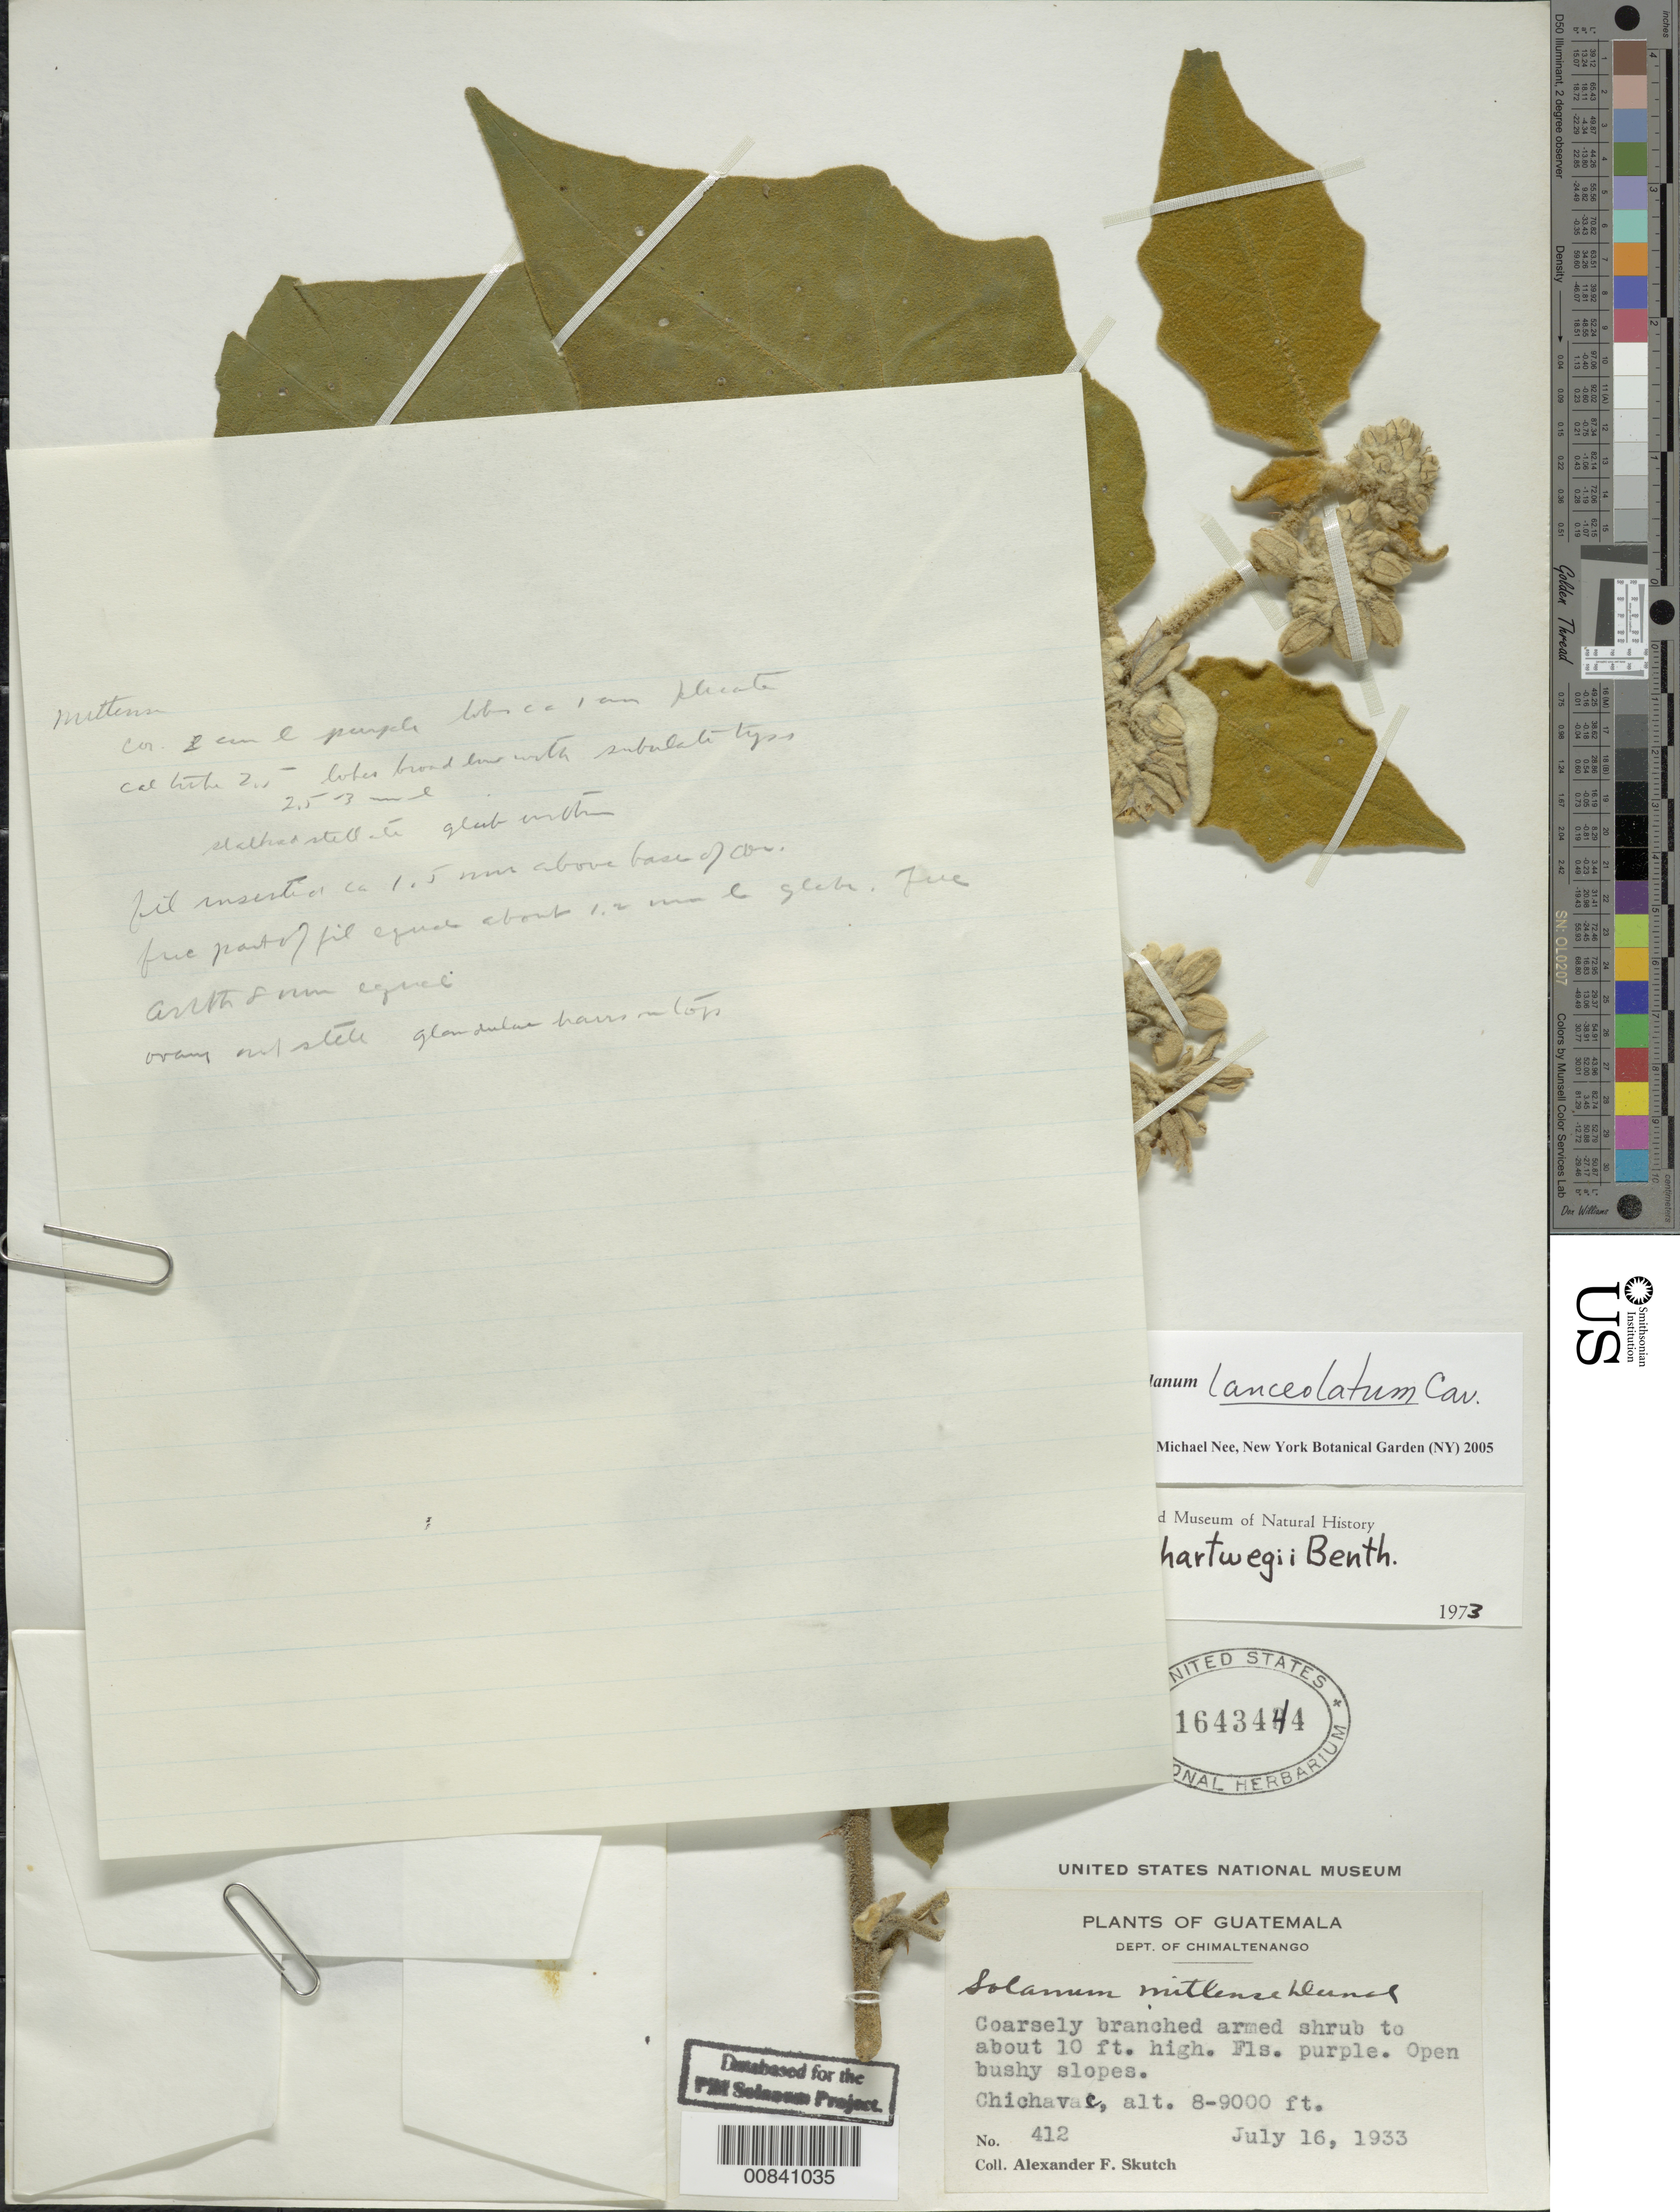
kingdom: Plantae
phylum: Tracheophyta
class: Magnoliopsida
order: Solanales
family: Solanaceae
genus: Solanum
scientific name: Solanum lanceolatum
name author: Cav.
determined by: Nee, Michael H.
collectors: A. F. Skutch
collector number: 412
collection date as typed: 16 Jul 1933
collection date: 1933-07-16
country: Guatemala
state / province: Chimaltenango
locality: Chichavac.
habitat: Open bushy slopes.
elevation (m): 2439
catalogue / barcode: US 1643444